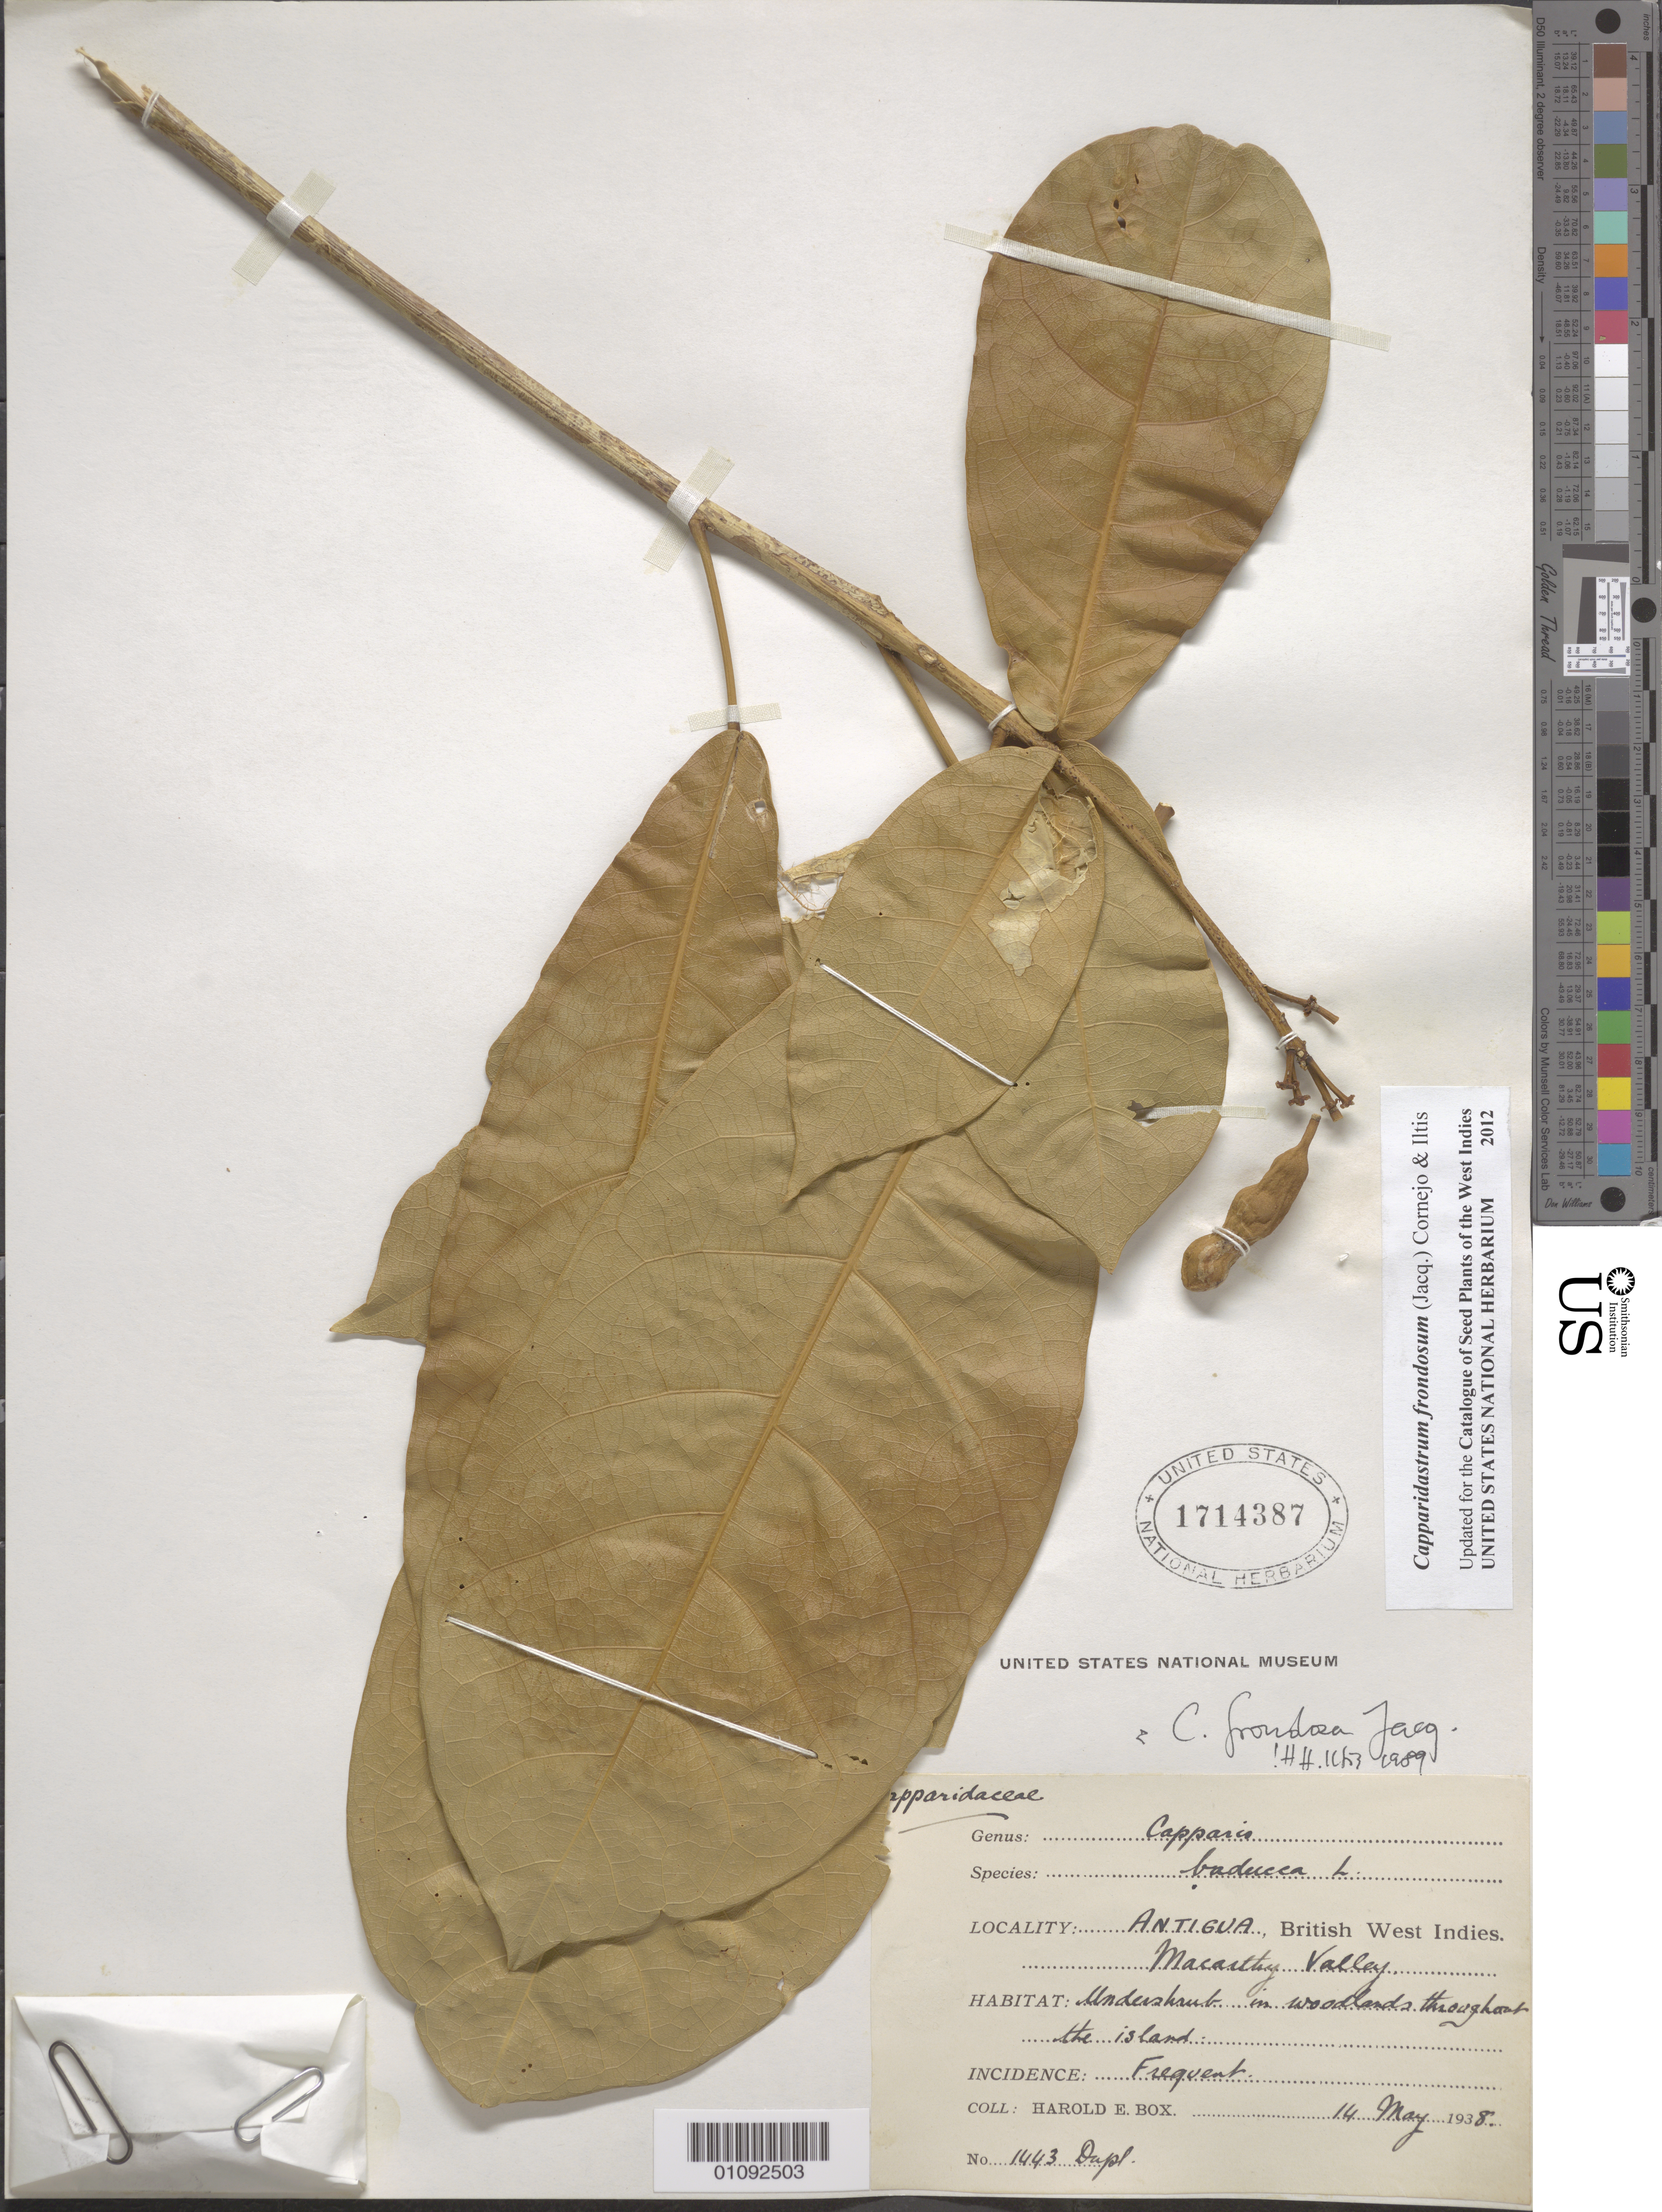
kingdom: Plantae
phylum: Tracheophyta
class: Magnoliopsida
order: Brassicales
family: Capparaceae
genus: Capparidastrum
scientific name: Capparidastrum frondosum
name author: (Jacq.) Cornejo & Iltis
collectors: H. E. Box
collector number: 1443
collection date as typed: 14 May 1938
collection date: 1938-05-14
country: Antigua and Barbuda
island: Antigua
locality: Macatty Valley.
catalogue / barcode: US 1714387